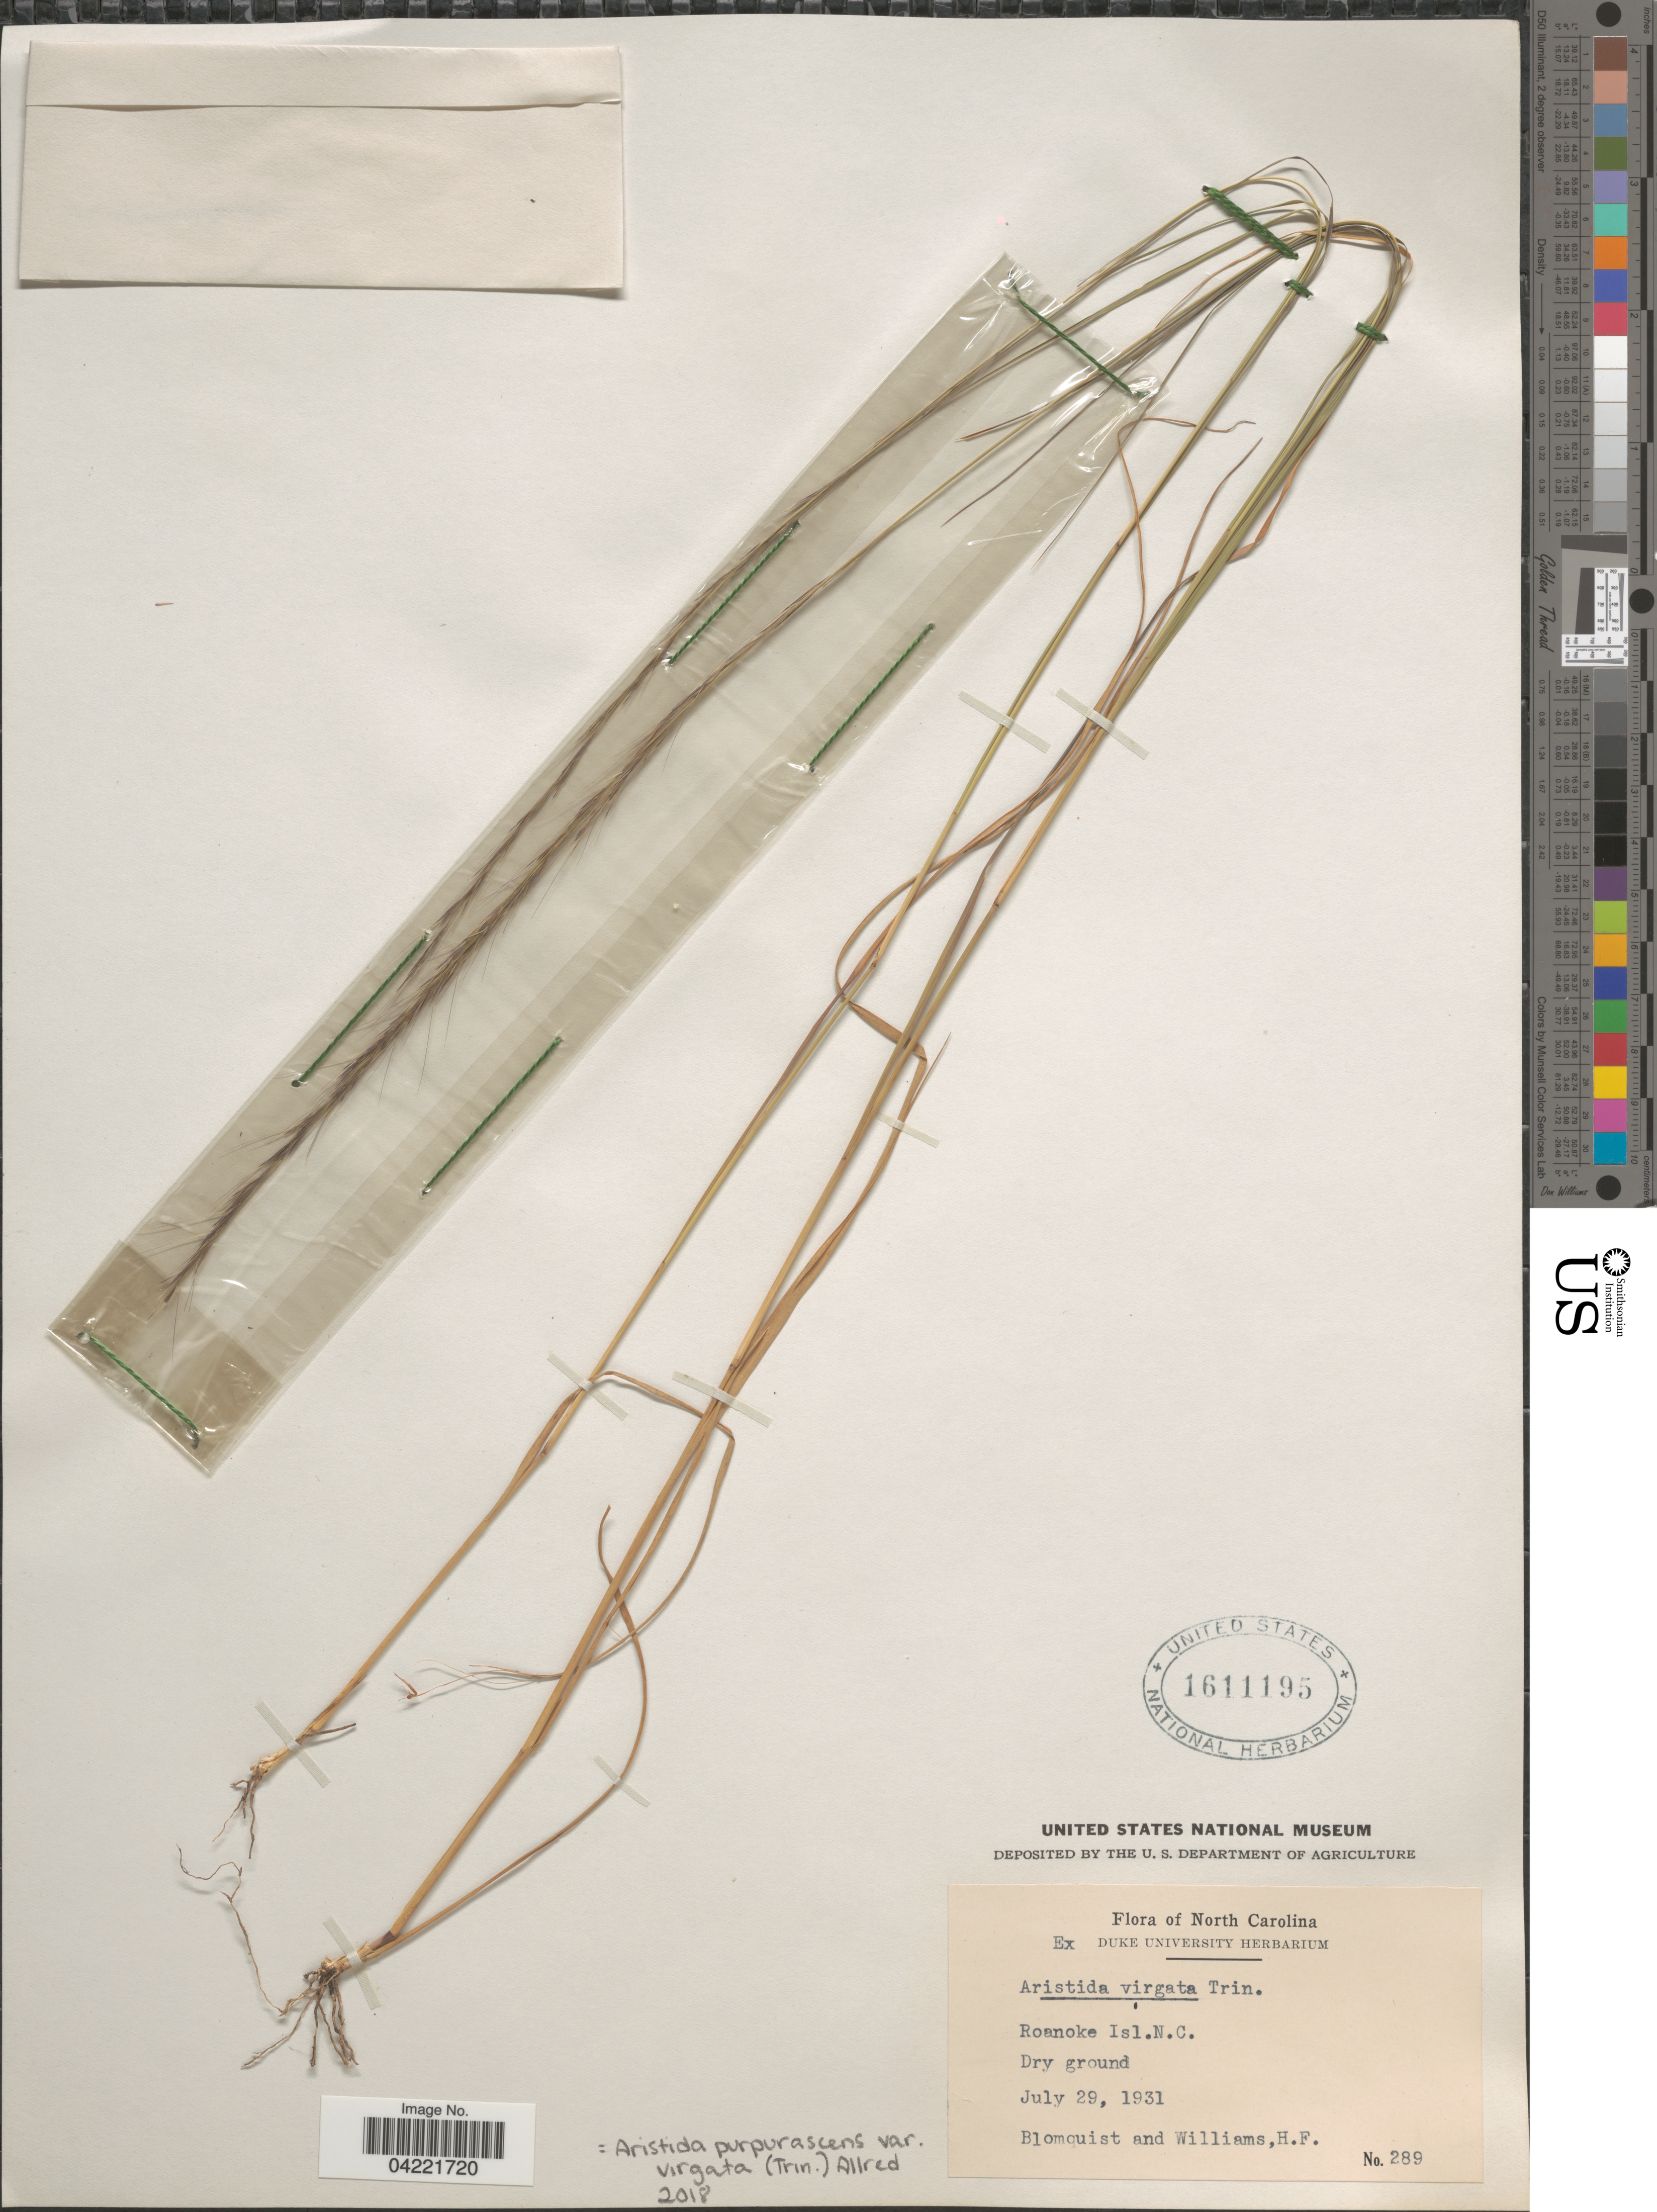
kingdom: Plantae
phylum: Tracheophyta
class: Liliopsida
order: Poales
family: Poaceae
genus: Aristida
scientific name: Aristida purpurascens var. virgata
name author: (Trin.) Allred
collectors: H. Blomquist & H. Williams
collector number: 289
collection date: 1931-07-29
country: United States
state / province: North Carolina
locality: Roanoke Isl.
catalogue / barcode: US 1611195